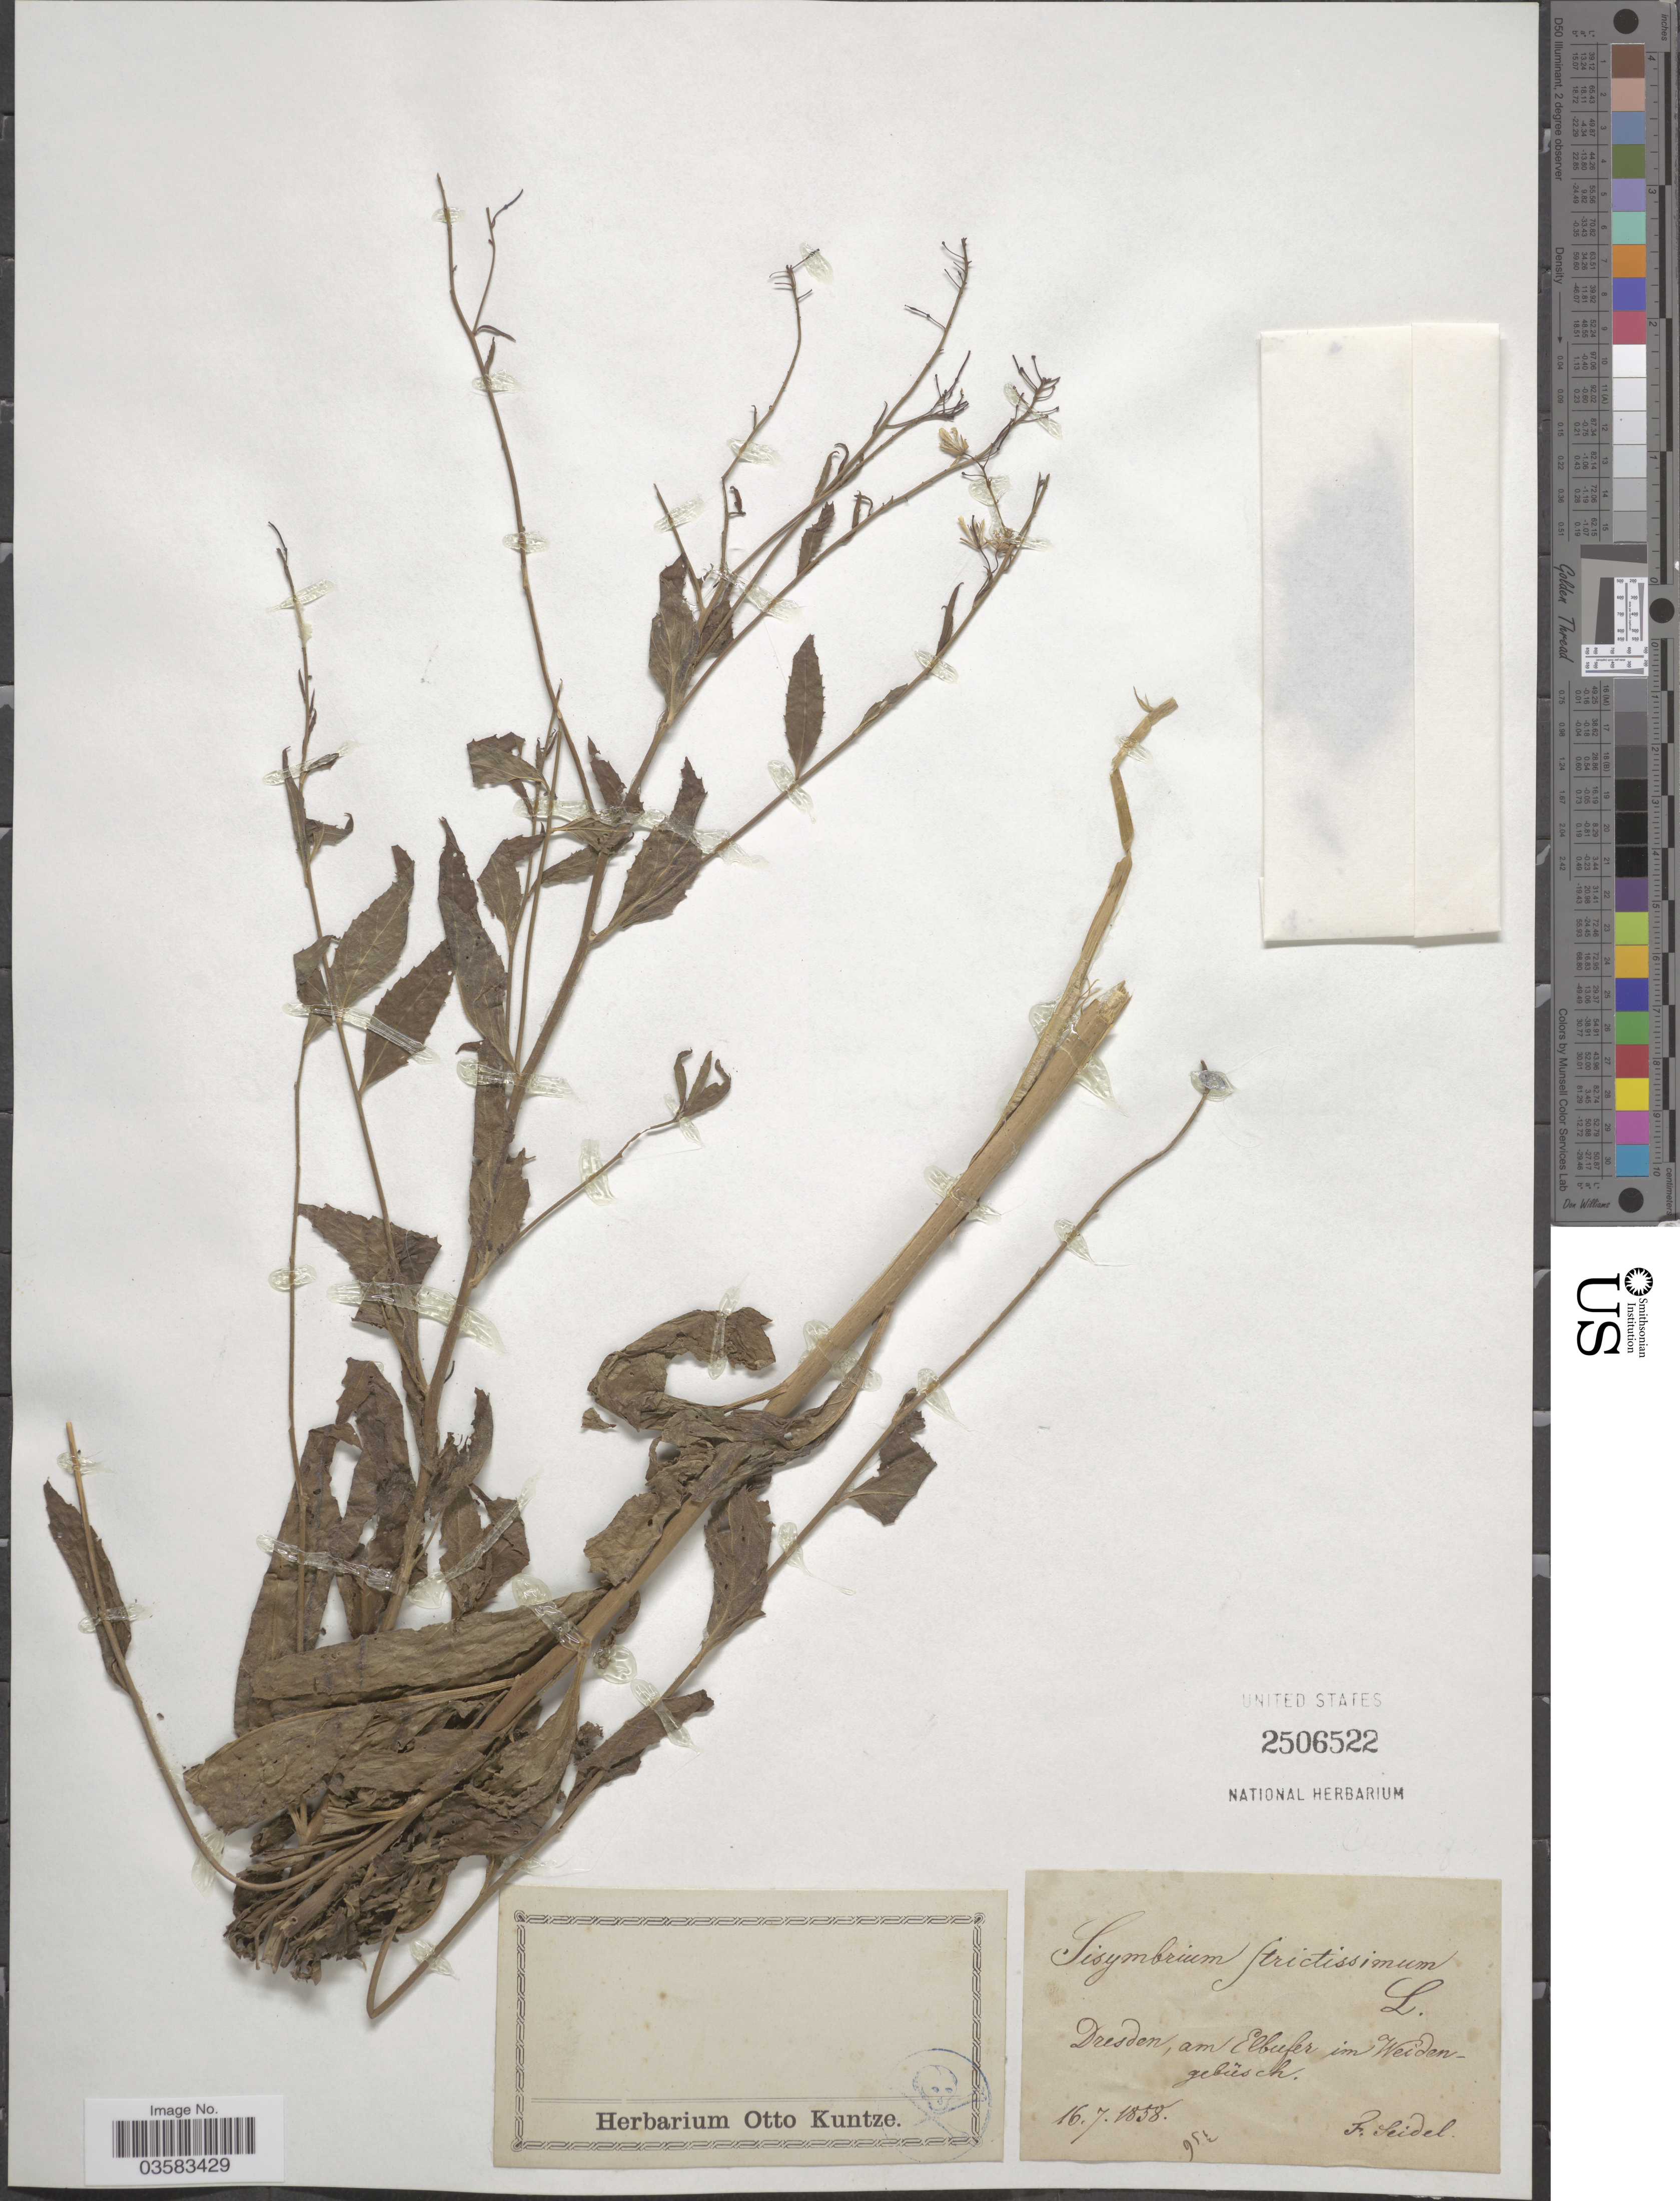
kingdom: Plantae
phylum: Tracheophyta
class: Magnoliopsida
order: Brassicales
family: Brassicaceae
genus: Sisymbrium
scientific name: Sisymbrium strictissimum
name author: L.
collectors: F. Seidel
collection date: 1858-07-16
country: Germany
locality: Dresden, am Elbufer im Weiden-gebüsch.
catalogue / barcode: US 2506522